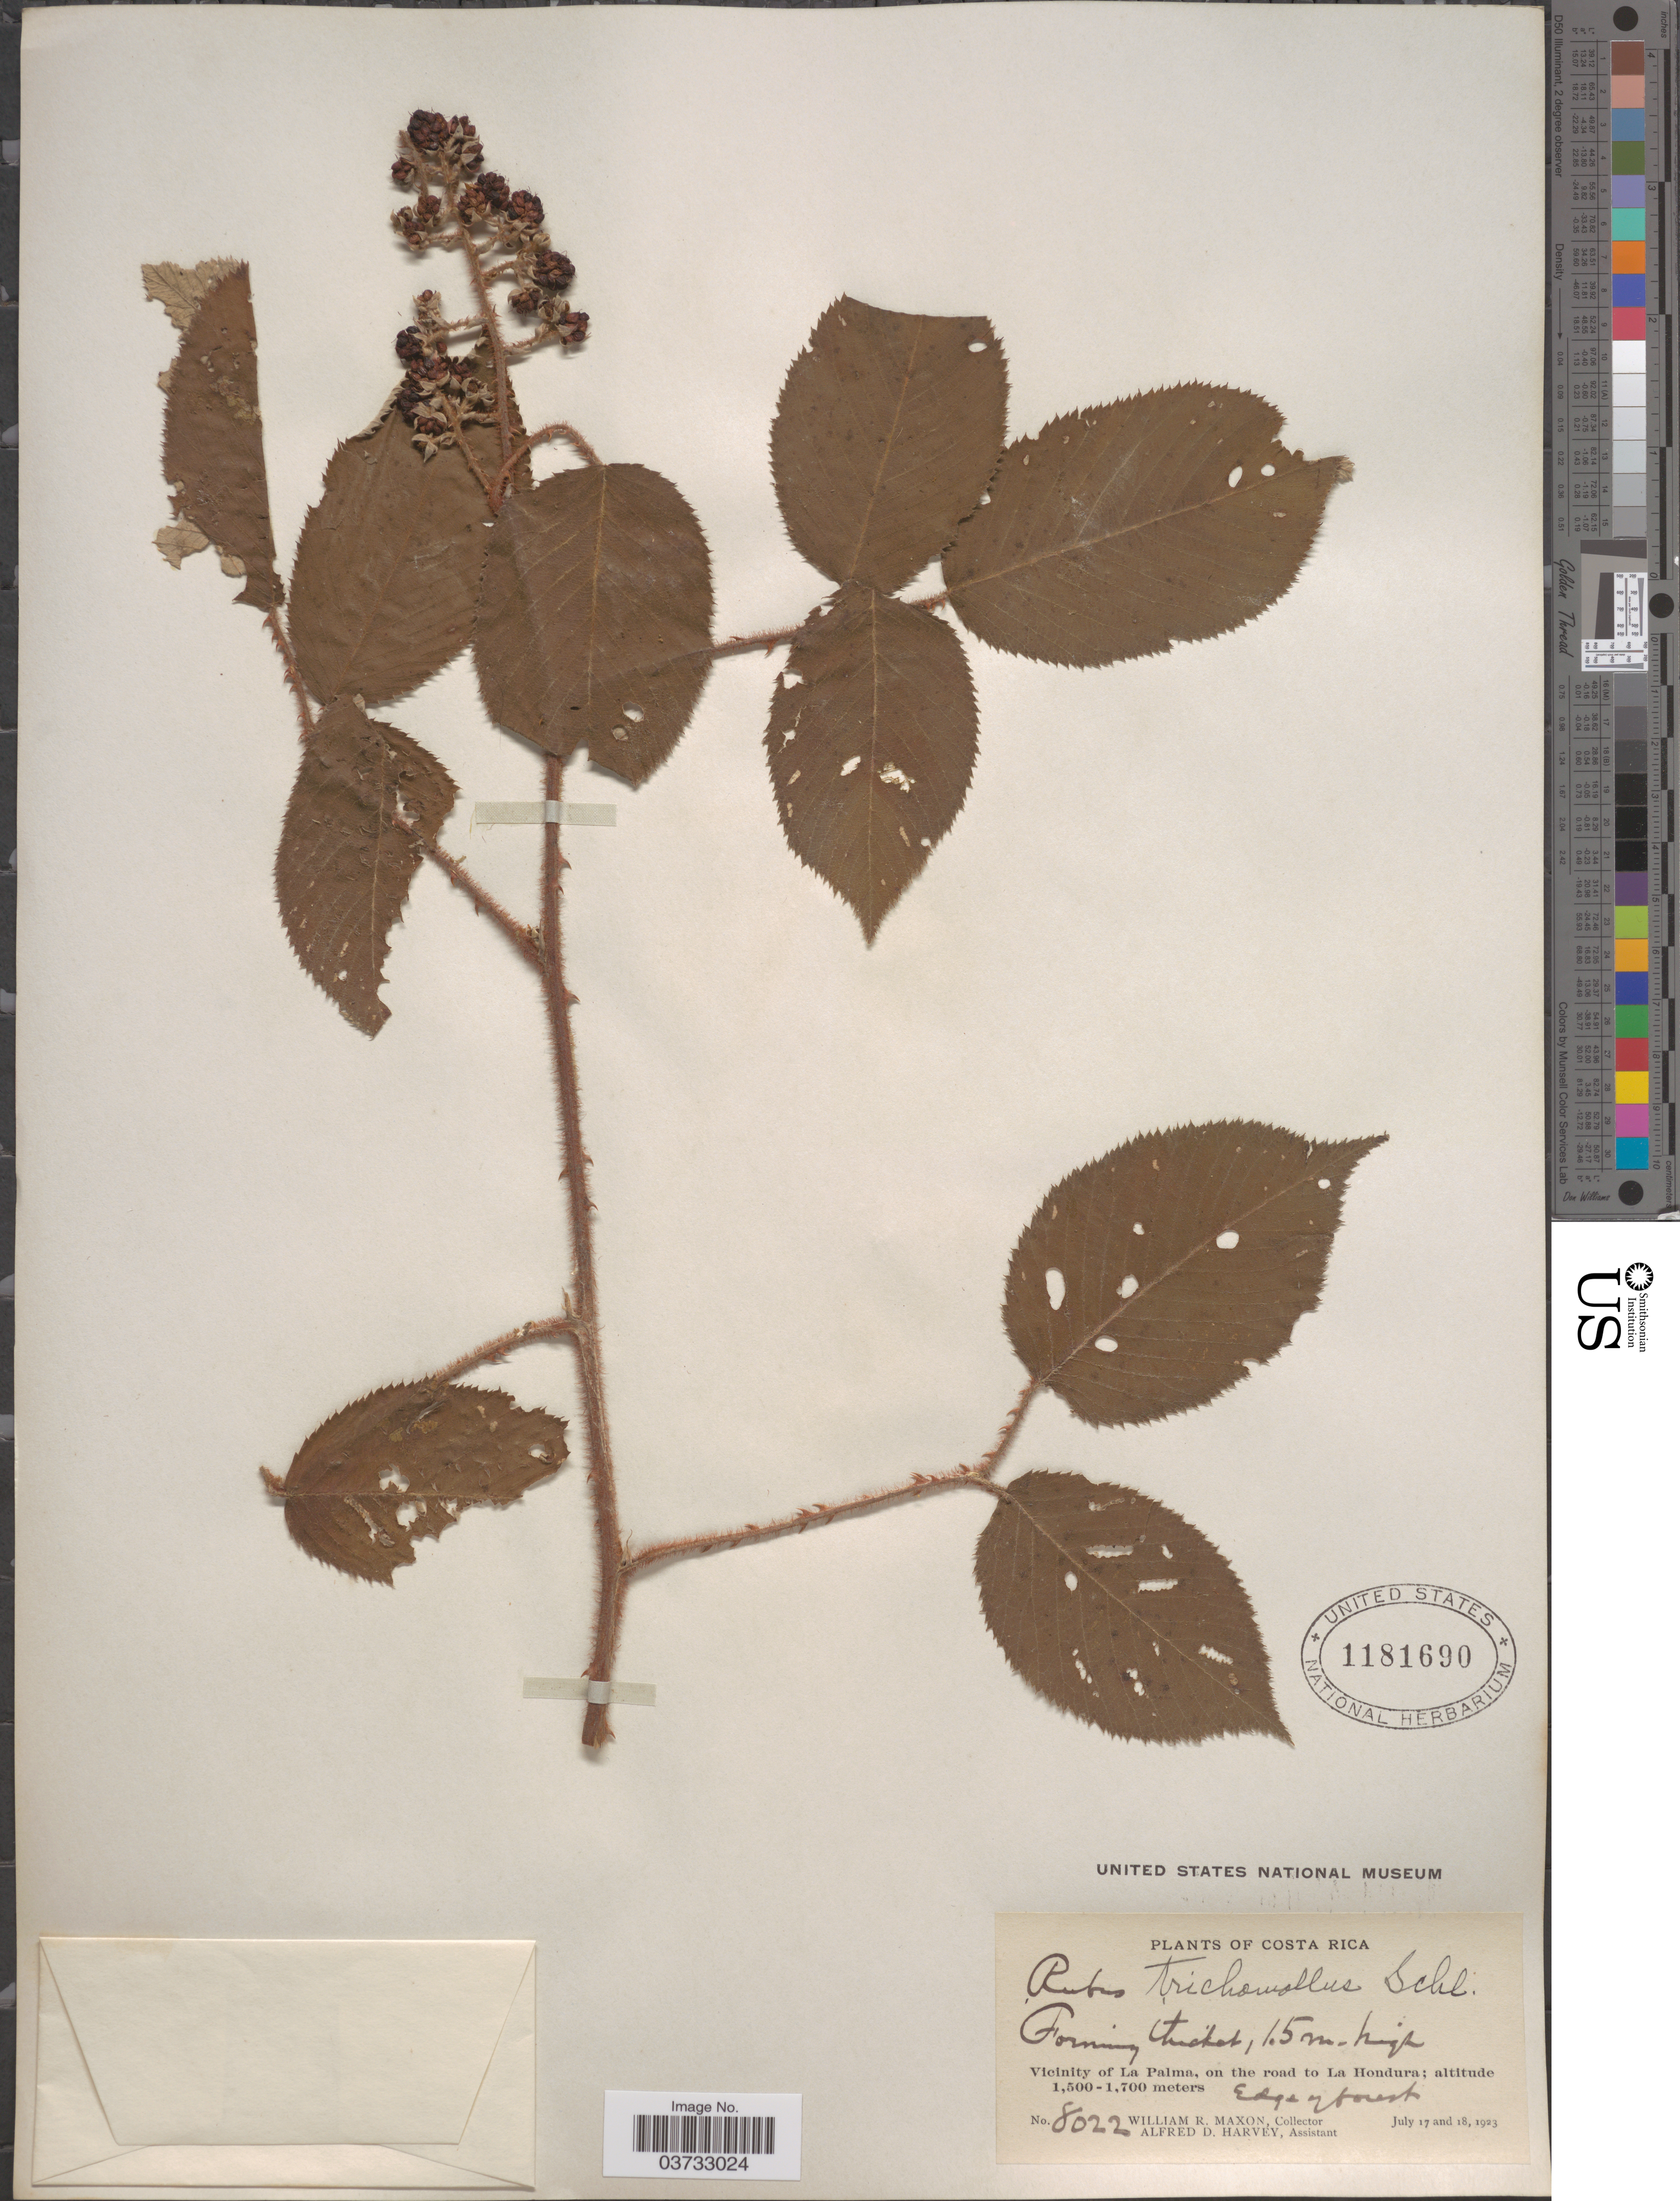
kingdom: Plantae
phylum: Tracheophyta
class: Magnoliopsida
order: Rosales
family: Rosaceae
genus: Rubus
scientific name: Rubus trichomallus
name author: Schltdl.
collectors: W. R. Maxon & A. D. Harvey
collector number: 8022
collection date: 1923-07-17/1923-07-18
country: Costa Rica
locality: Vicinity of La Palma, on the road to La Hondura.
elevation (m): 1500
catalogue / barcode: US 1181690